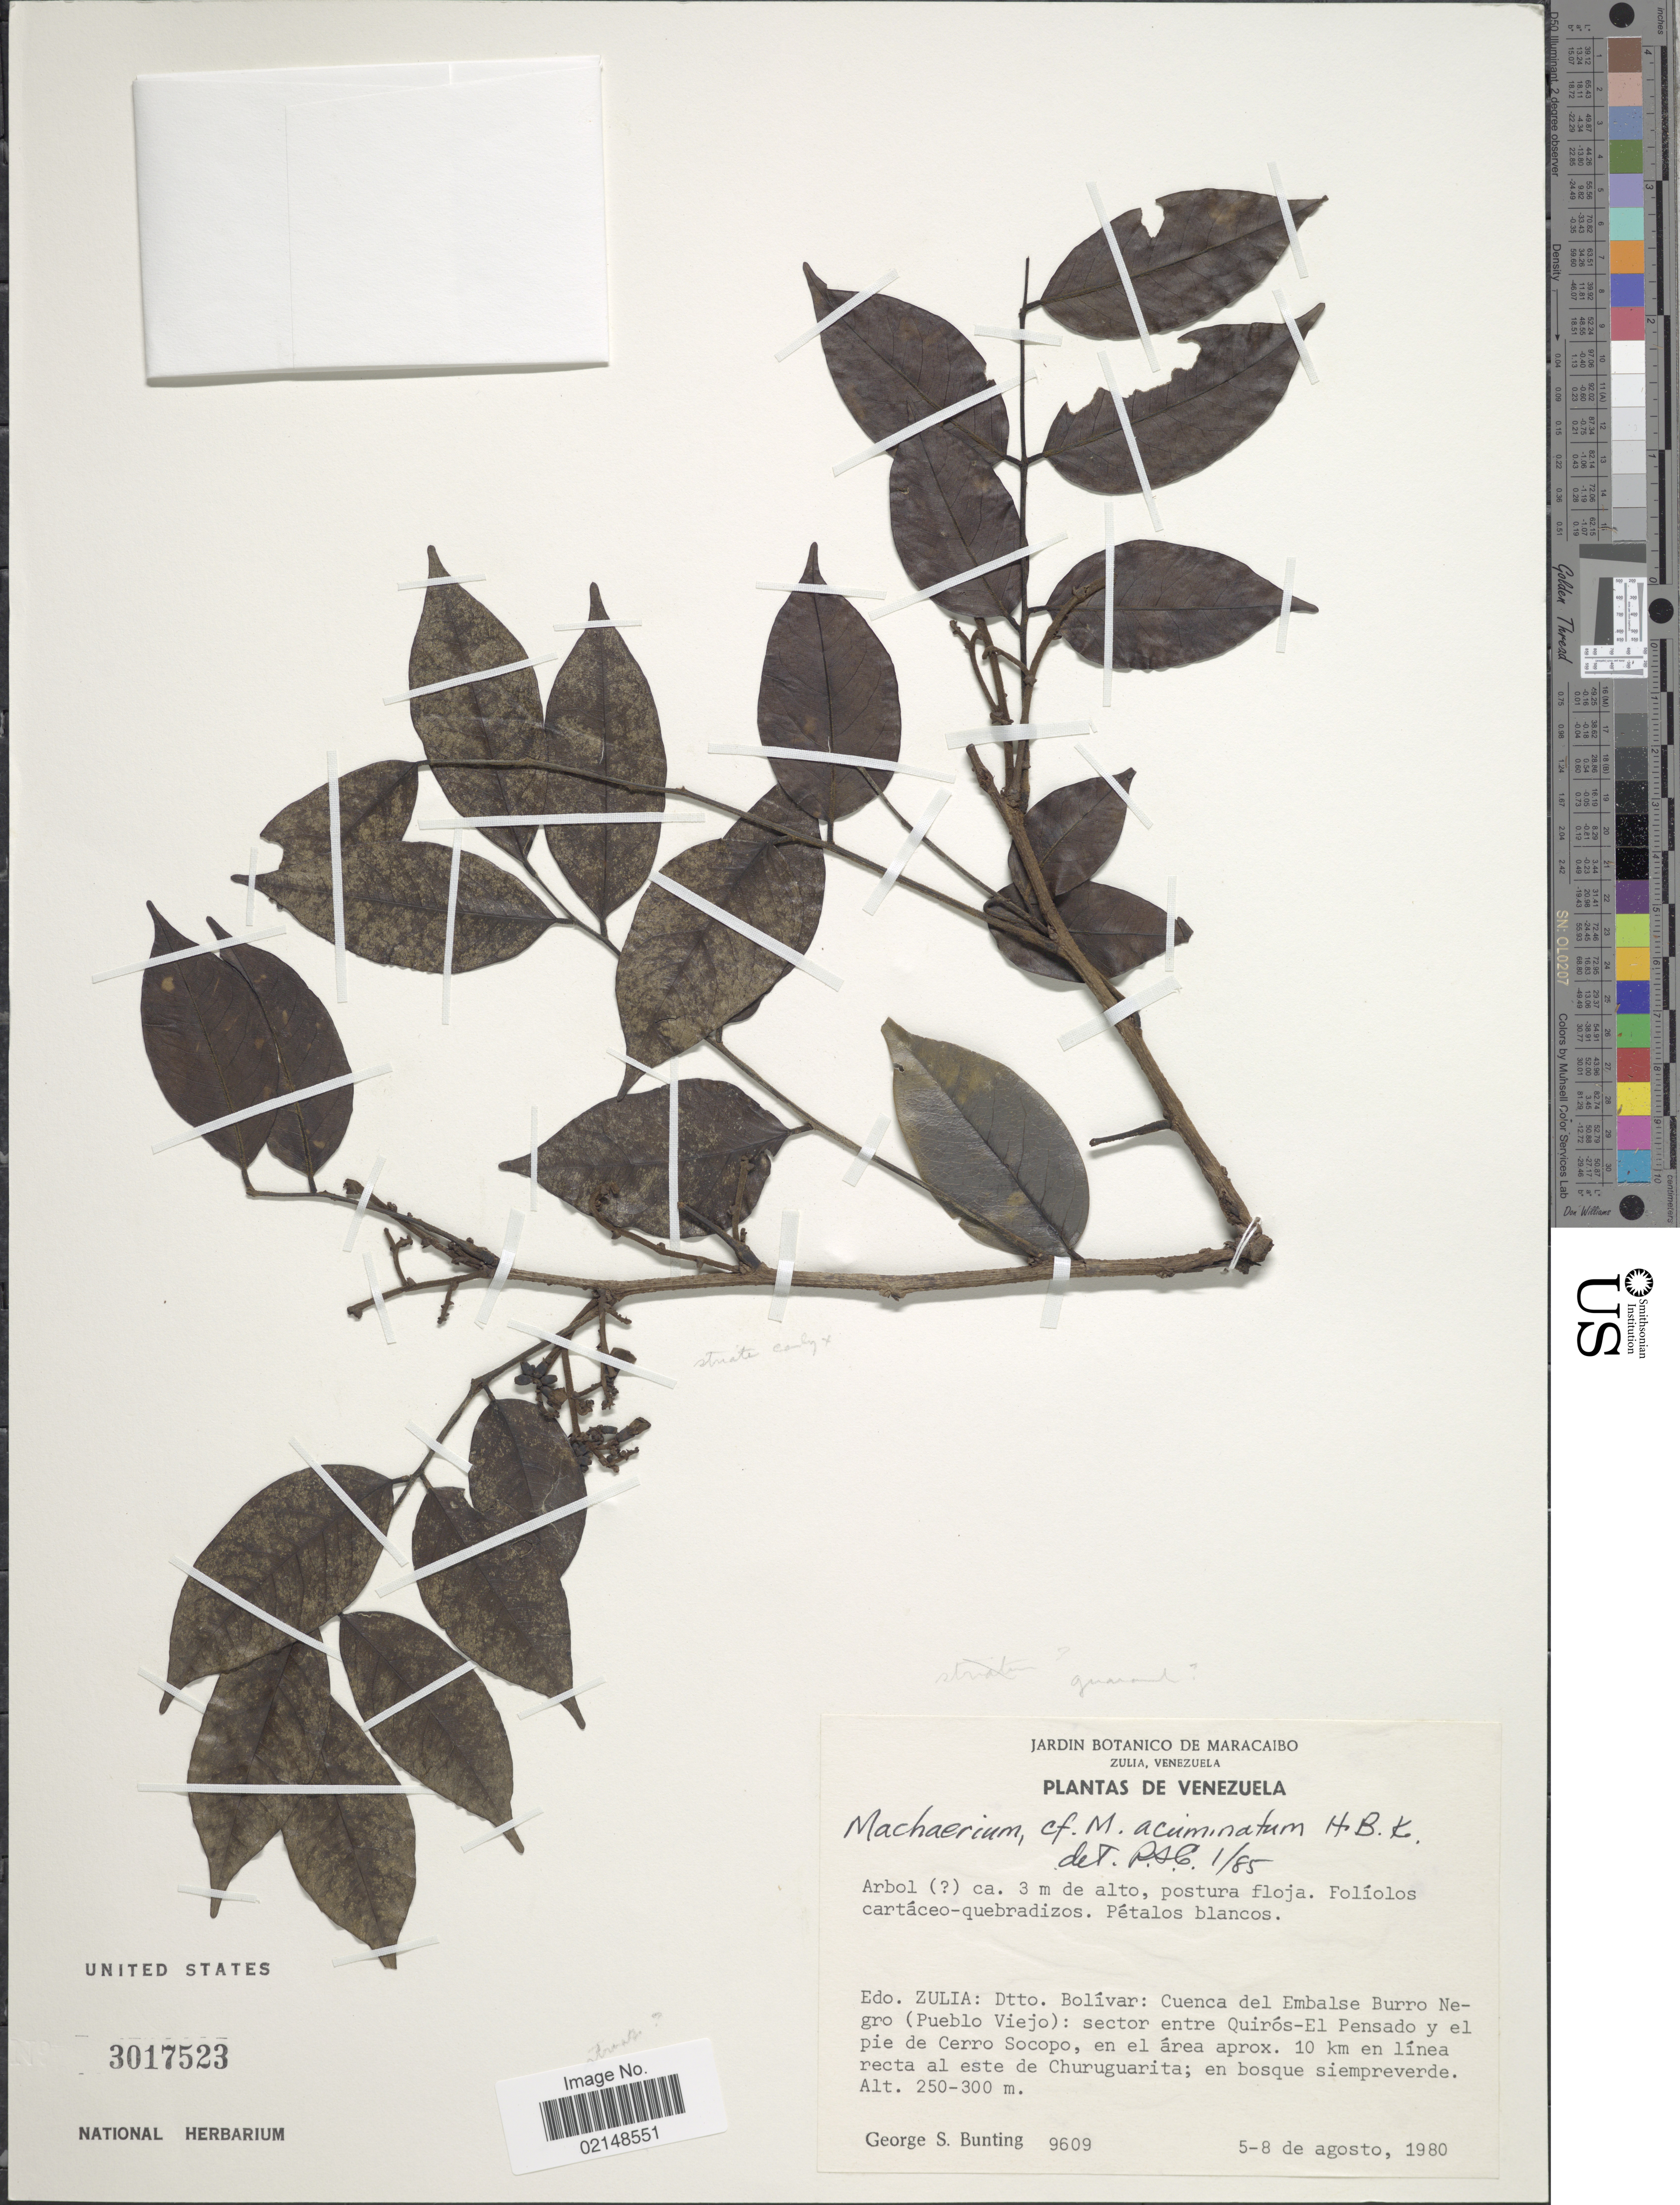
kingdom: Plantae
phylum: Tracheophyta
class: Magnoliopsida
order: Fabales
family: Fabaceae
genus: Machaerium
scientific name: Machaerium acuminatum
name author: Kunth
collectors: G. S. Bunting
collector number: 9609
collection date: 1980-08-05/1980-08-08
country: Venezuela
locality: Edo. Zulia: Dtto. Bolivar: Cuenca del Embalse Burro Negro (Pueblo Viejo): sector entre Quiros-El Pensado y el pie de Cerro Socopo, en el area aprox. 10 km en linea recta al este de Churuguarita.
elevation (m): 250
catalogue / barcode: US 3017523